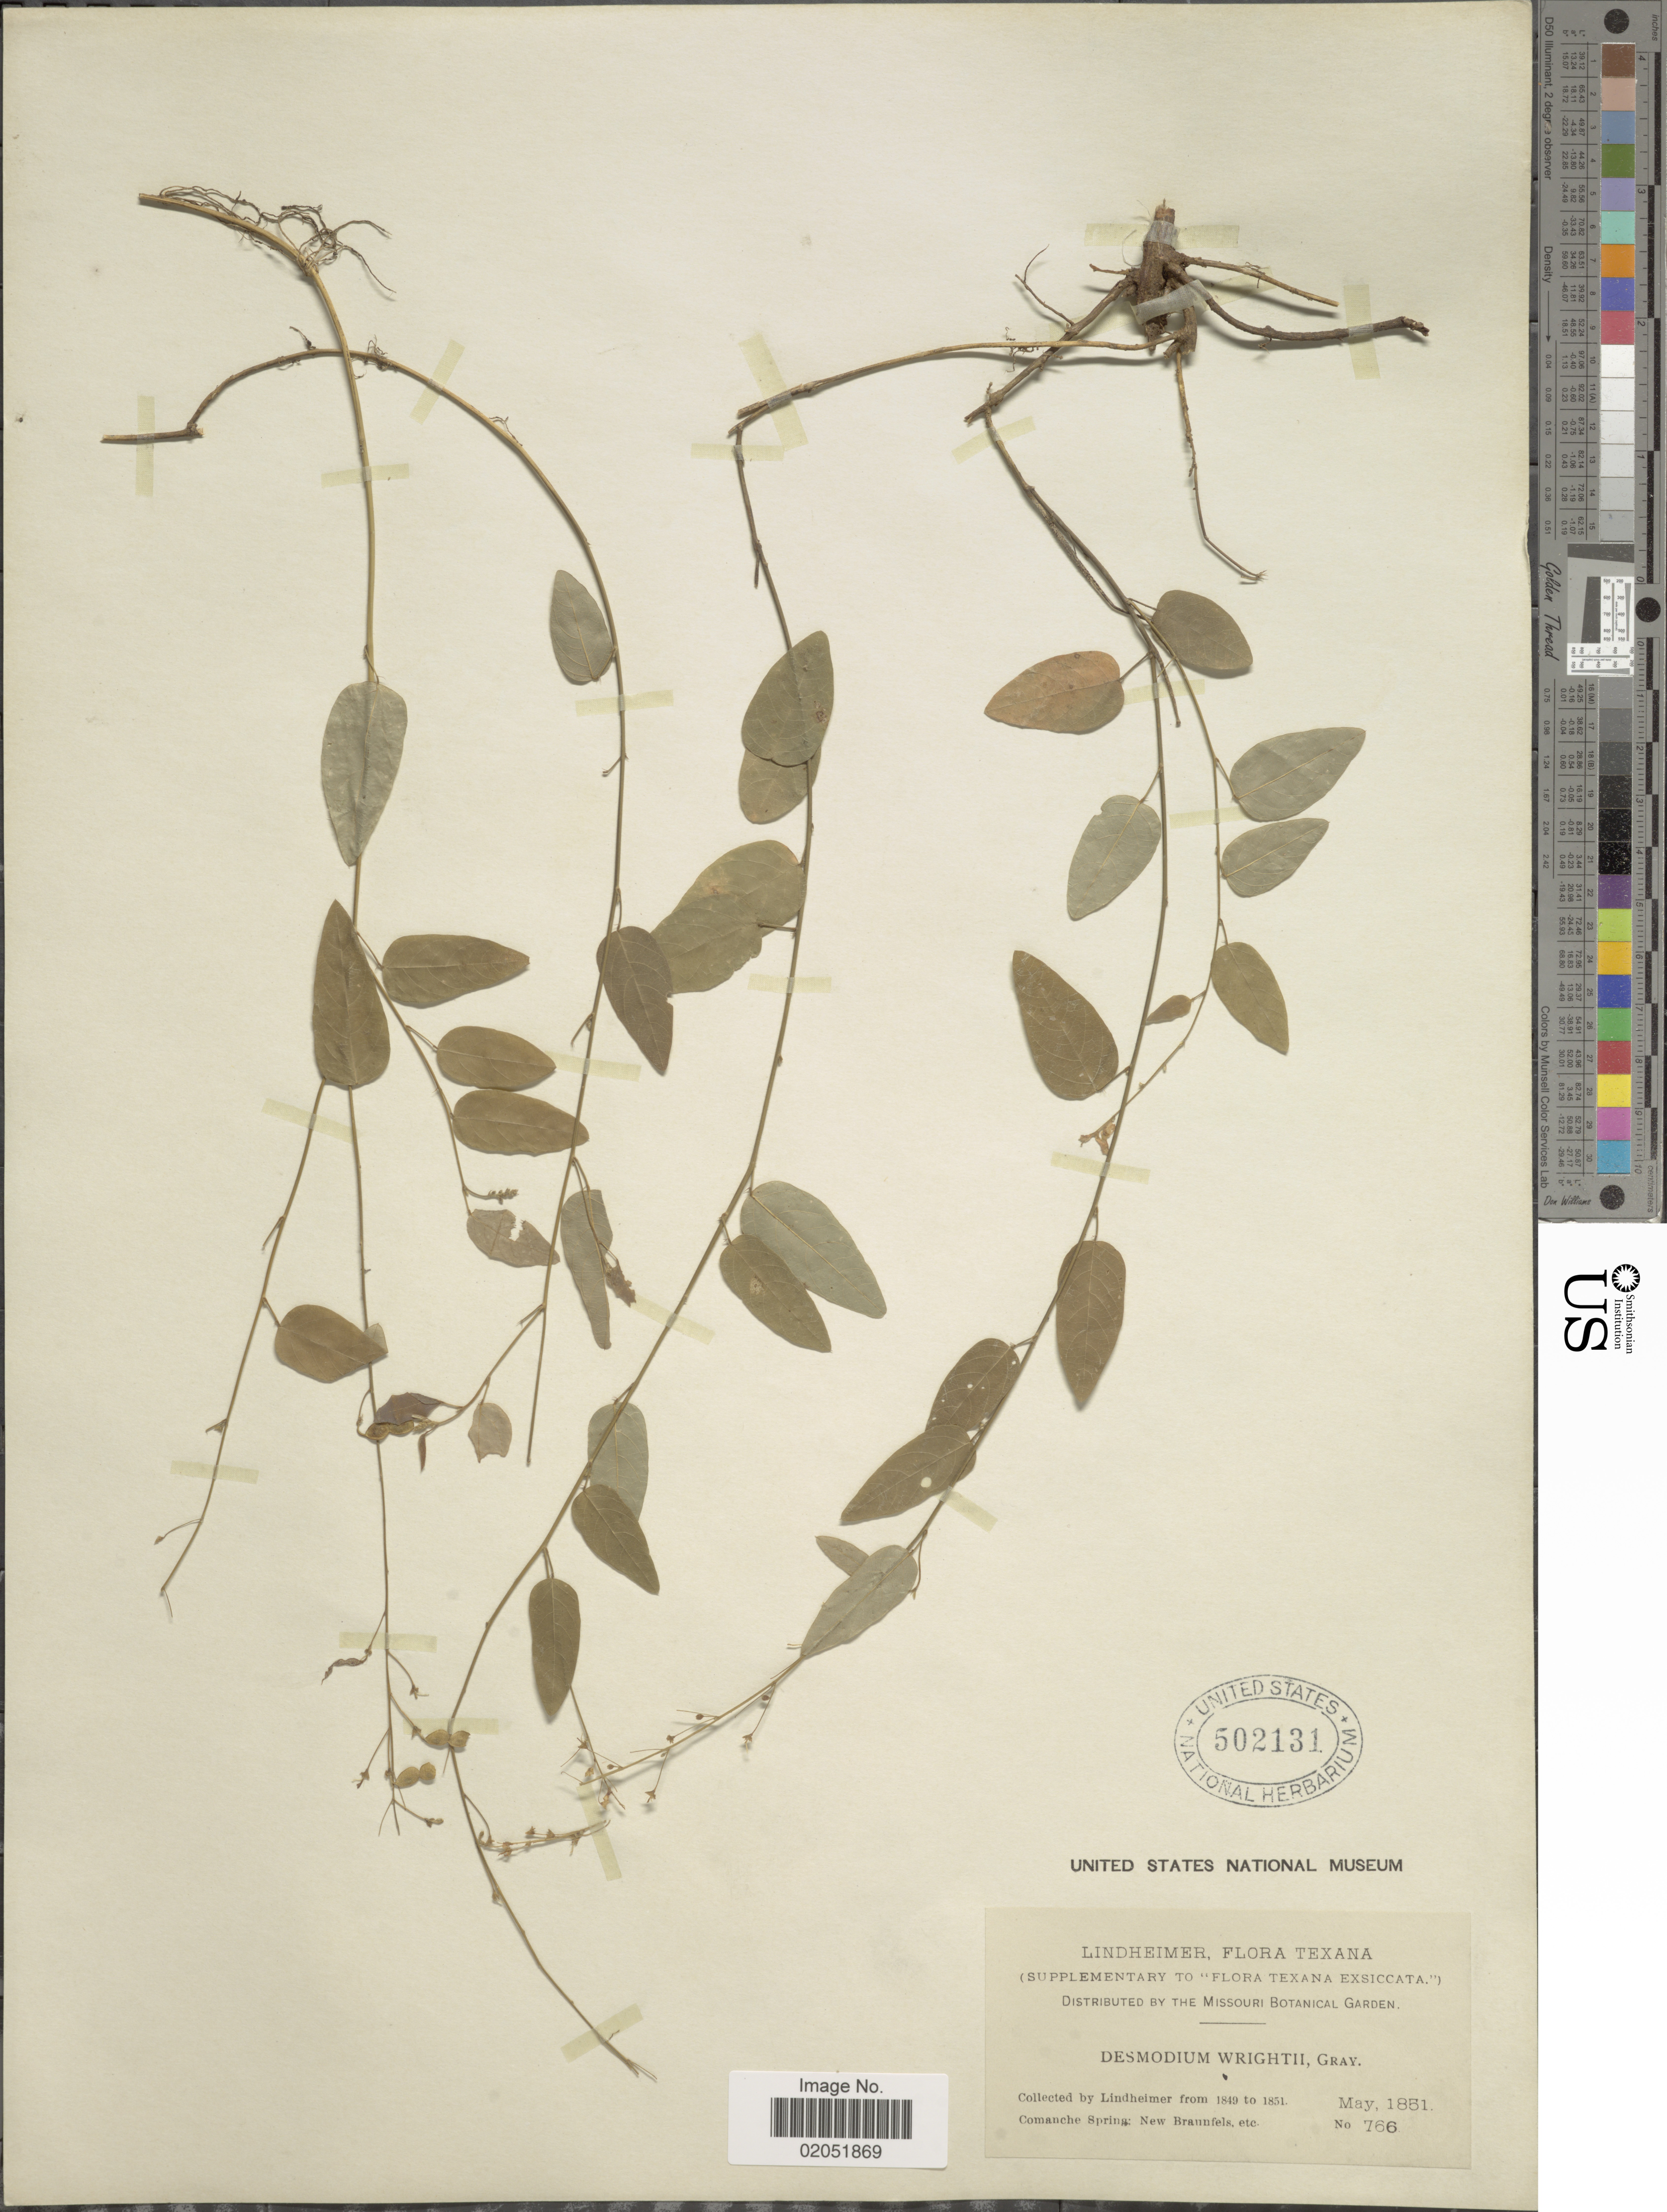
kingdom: Plantae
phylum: Tracheophyta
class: Magnoliopsida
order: Fabales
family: Fabaceae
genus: Desmodium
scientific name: Desmodium wrightii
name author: A. Gray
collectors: F. J. Lindheimer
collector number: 766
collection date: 1851-05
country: United States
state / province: Texas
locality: Texana, Comache Spring: New Brannfels.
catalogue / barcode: US 502131